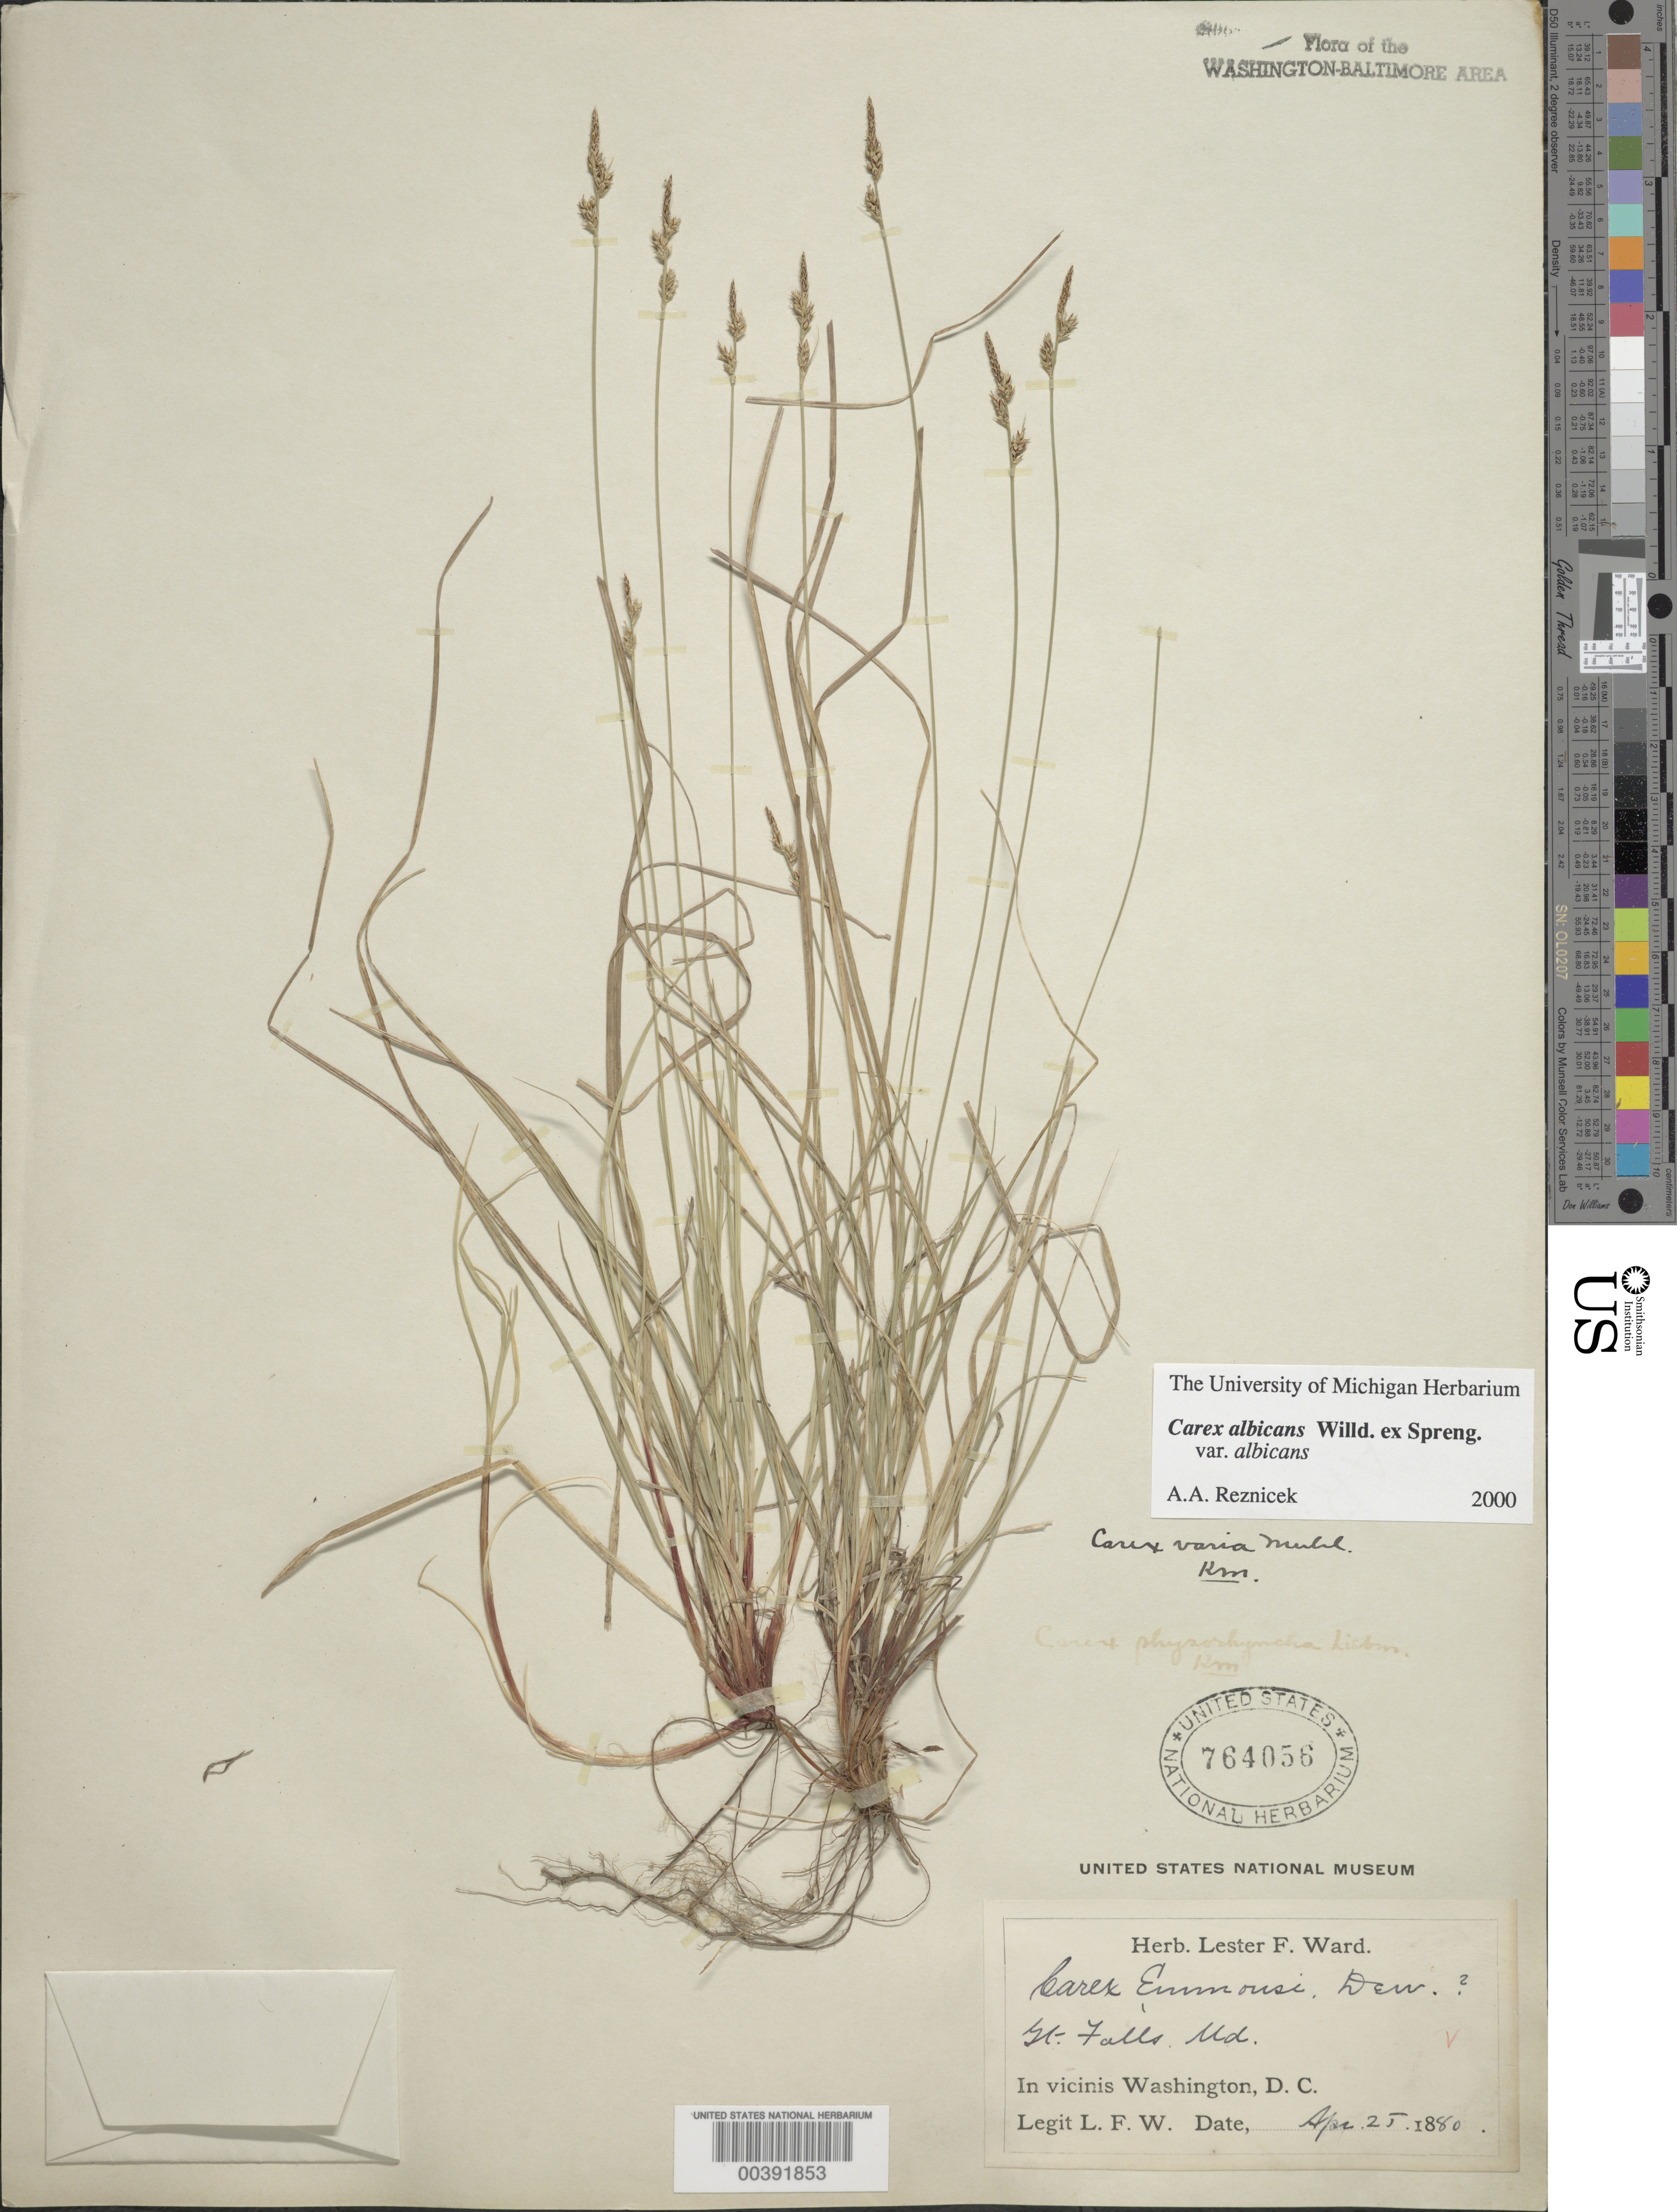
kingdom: Plantae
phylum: Tracheophyta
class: Liliopsida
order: Poales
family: Cyperaceae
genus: Carex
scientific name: Carex albicans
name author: Willd. ex Spreng.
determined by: Reznicek, A. A.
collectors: L. F. Ward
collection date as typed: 25 Apr 1880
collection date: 1880-04-25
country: United States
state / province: Maryland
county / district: Montgomery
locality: Great Falls C. & O. Canal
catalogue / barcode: US 764056